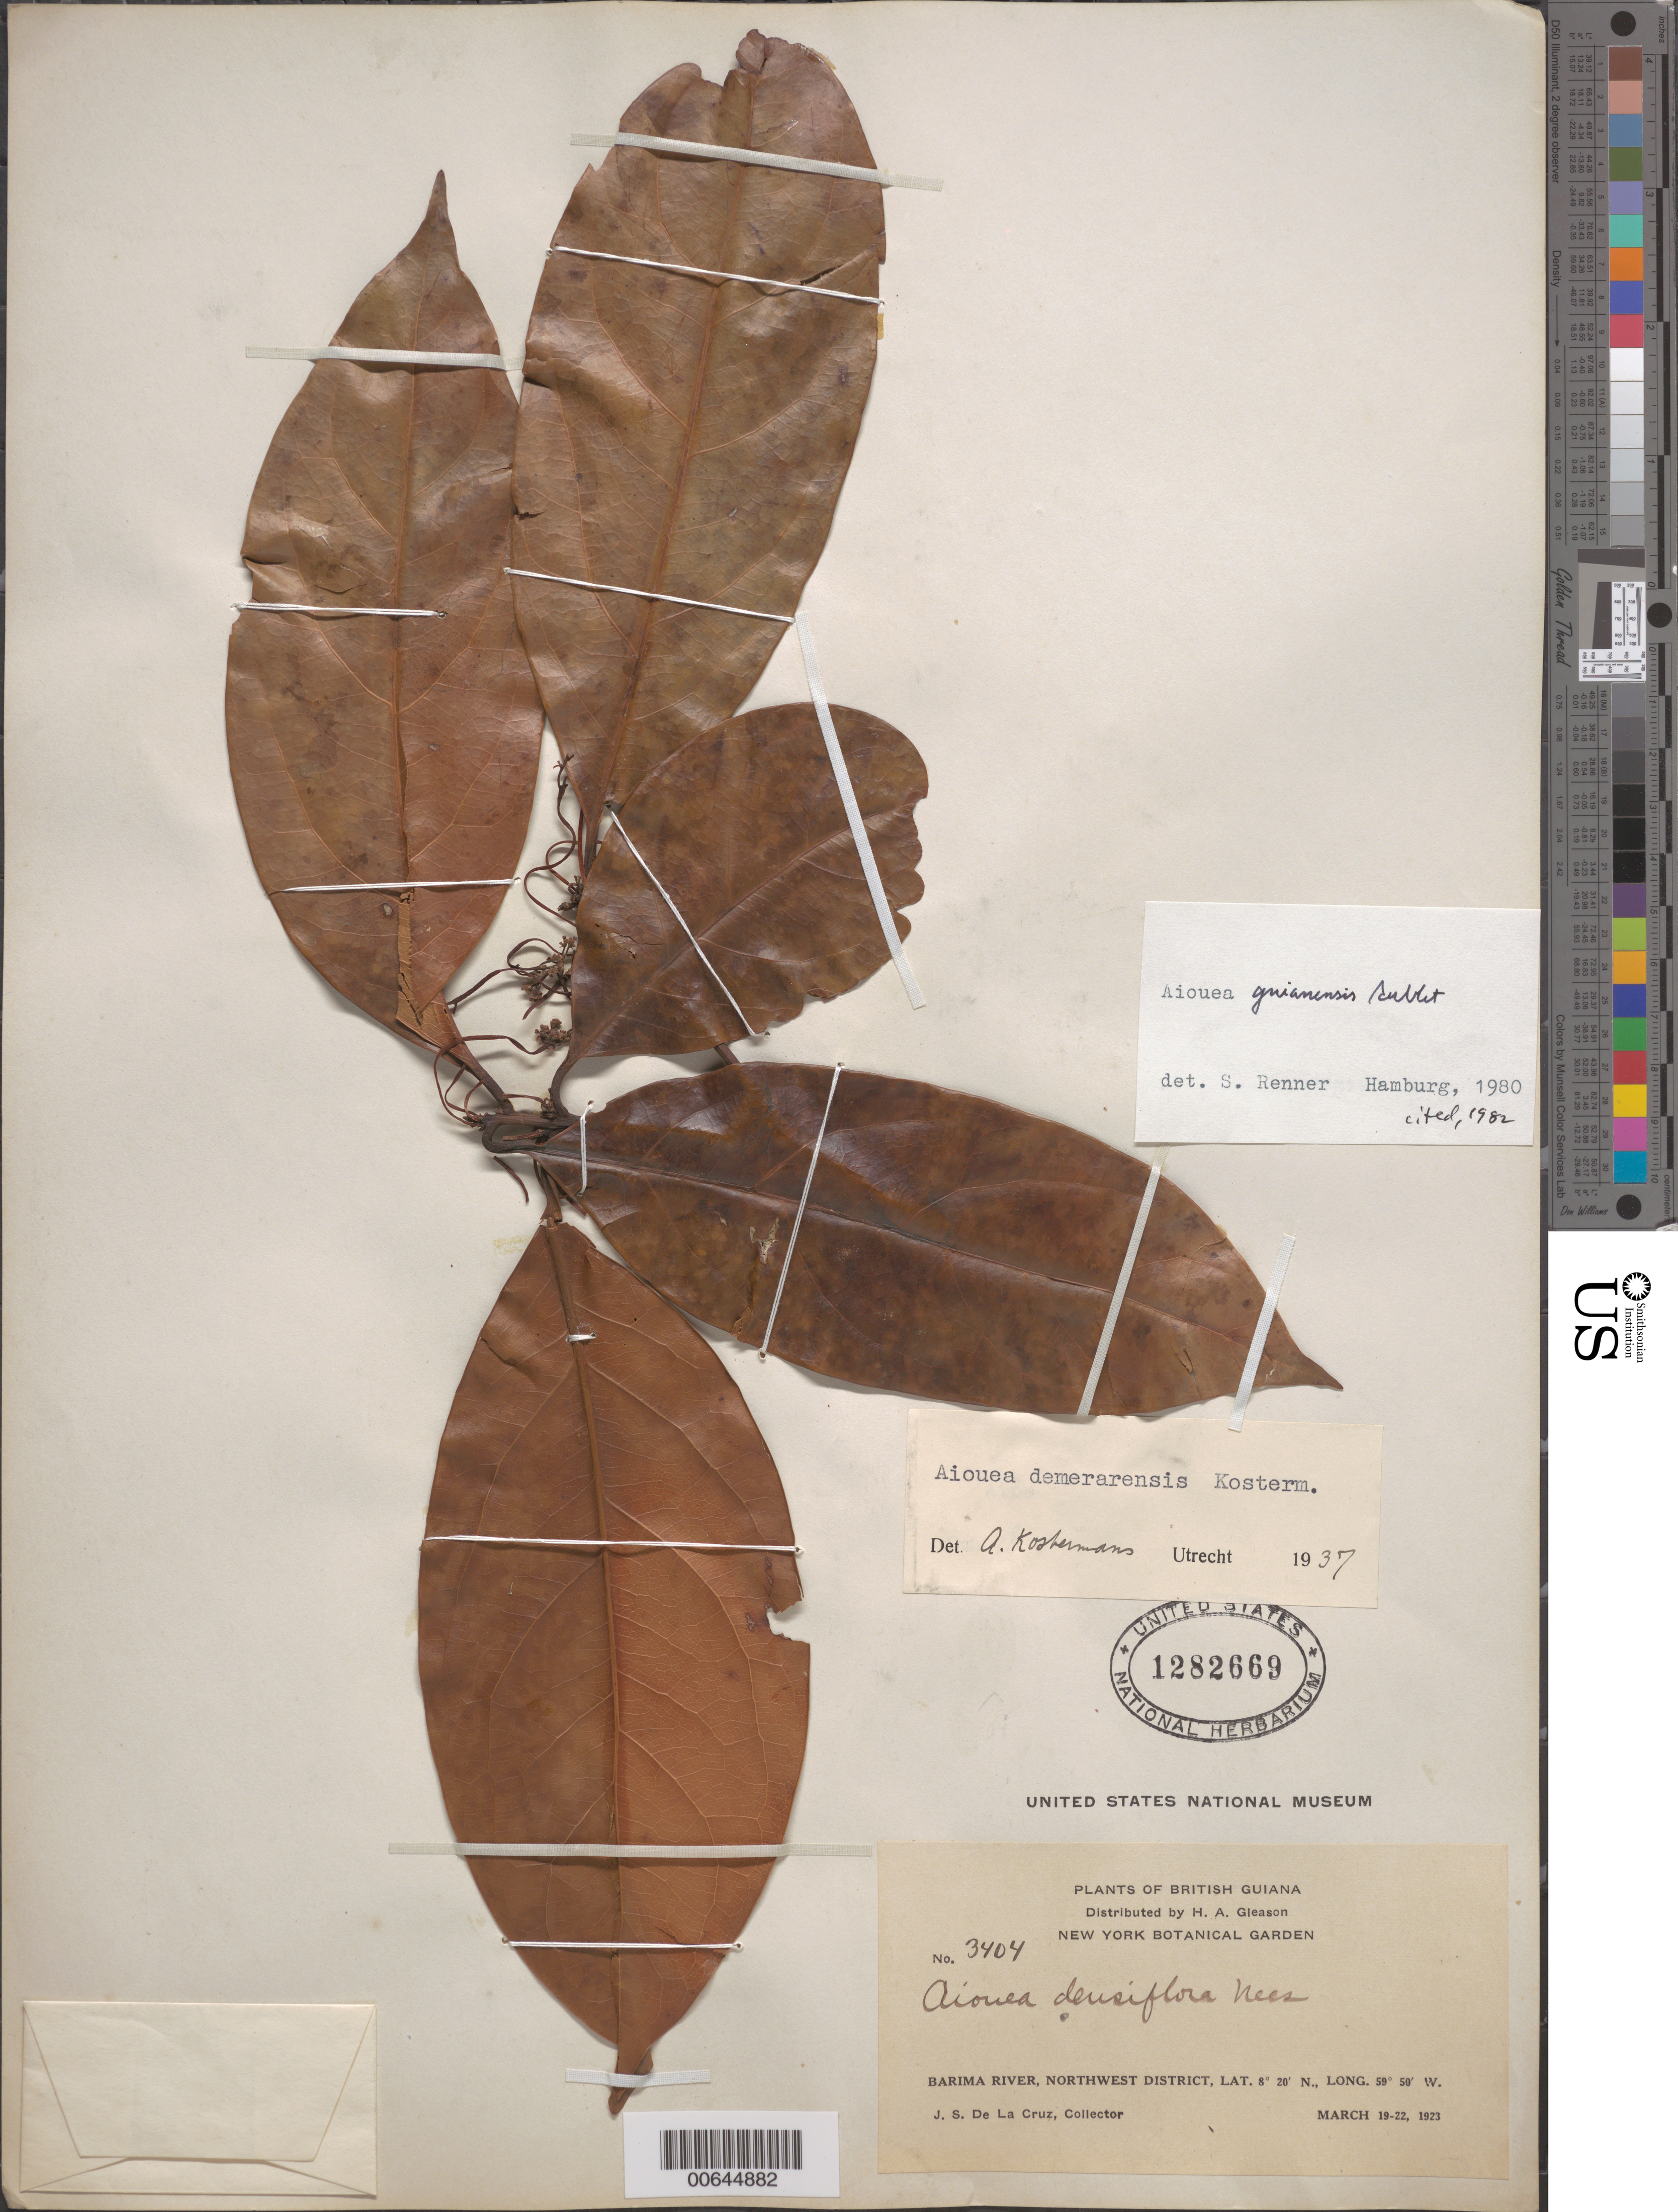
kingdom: Plantae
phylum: Tracheophyta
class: Magnoliopsida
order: Laurales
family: Lauraceae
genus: Aiouea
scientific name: Aiouea guianensis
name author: Aubl.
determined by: Renner, S. S.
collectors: J. S. de la Cruz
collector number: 3404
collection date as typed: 19-Mar-23 to 22-Mar-23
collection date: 1923-03-19/1923-03-22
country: Guyana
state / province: Barima-Waini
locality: Barima R., NW District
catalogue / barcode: US 1282669